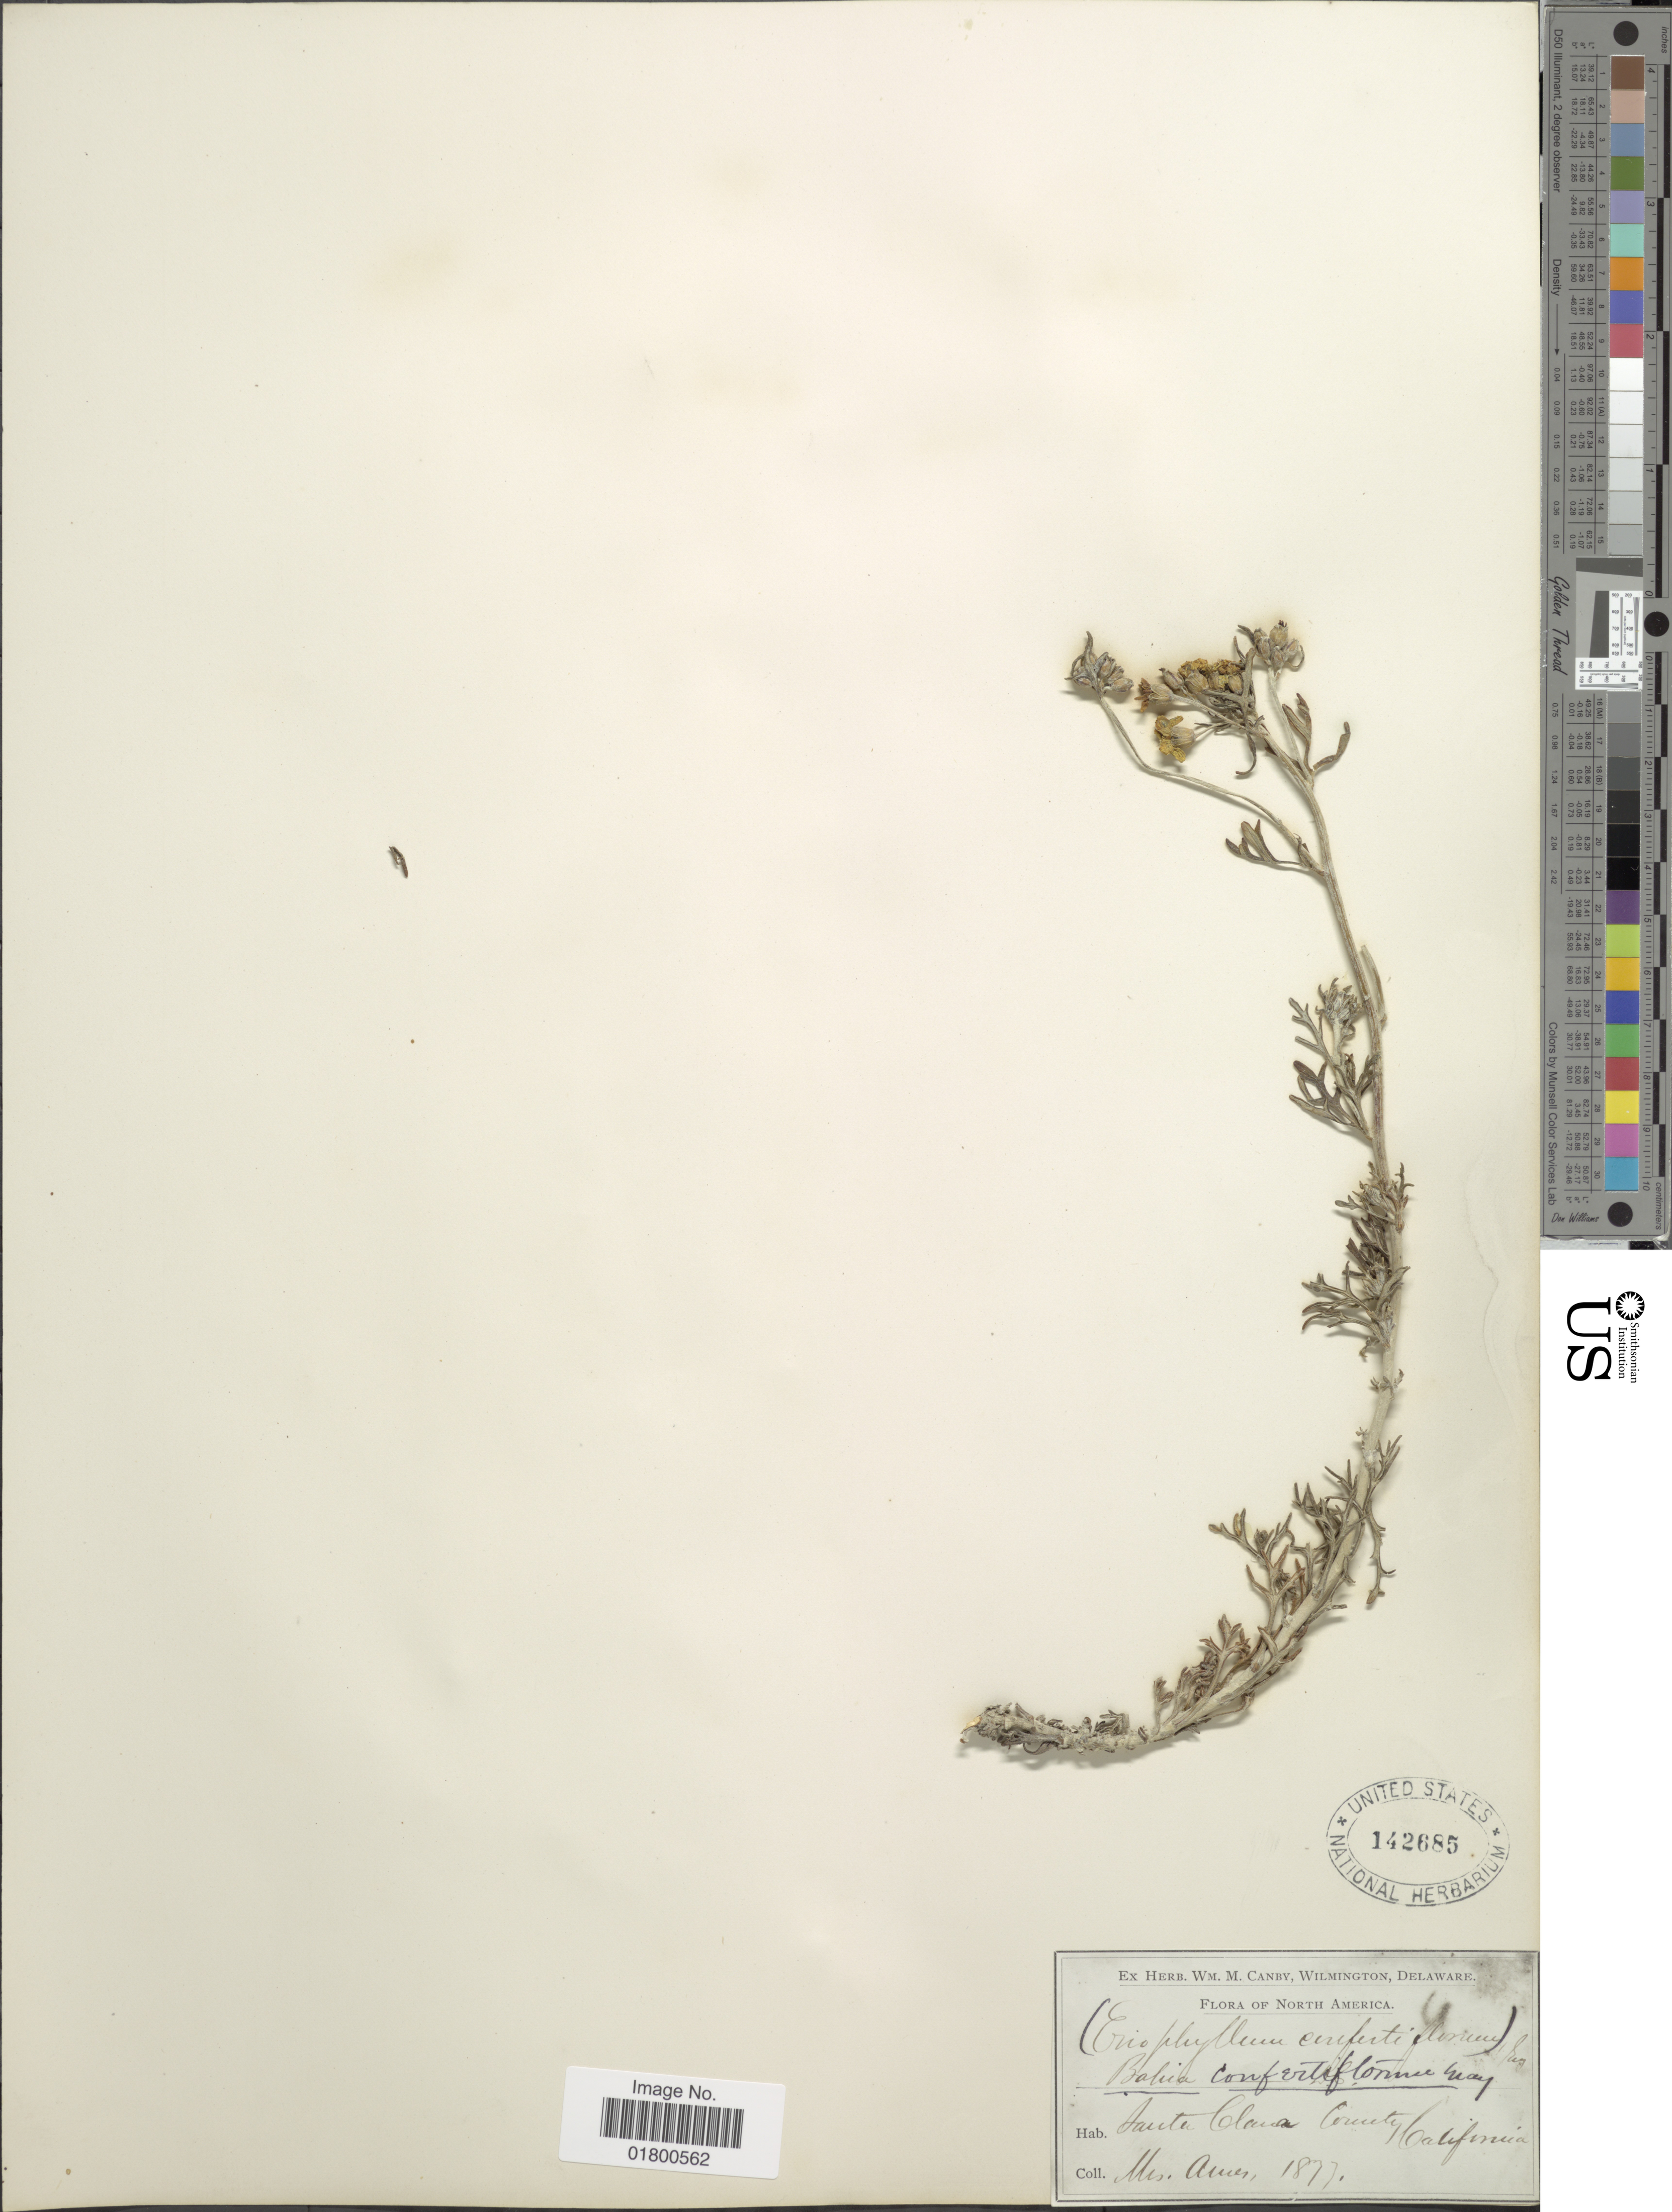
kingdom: Plantae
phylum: Tracheophyta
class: Magnoliopsida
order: Asterales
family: Asteraceae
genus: Eriophyllum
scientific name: Eriophyllum tenuifolium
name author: (DC.) Rydb.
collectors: -- Ames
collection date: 1877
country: United States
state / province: California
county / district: Santa Clara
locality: Santa Clara County, California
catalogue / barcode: US 142685